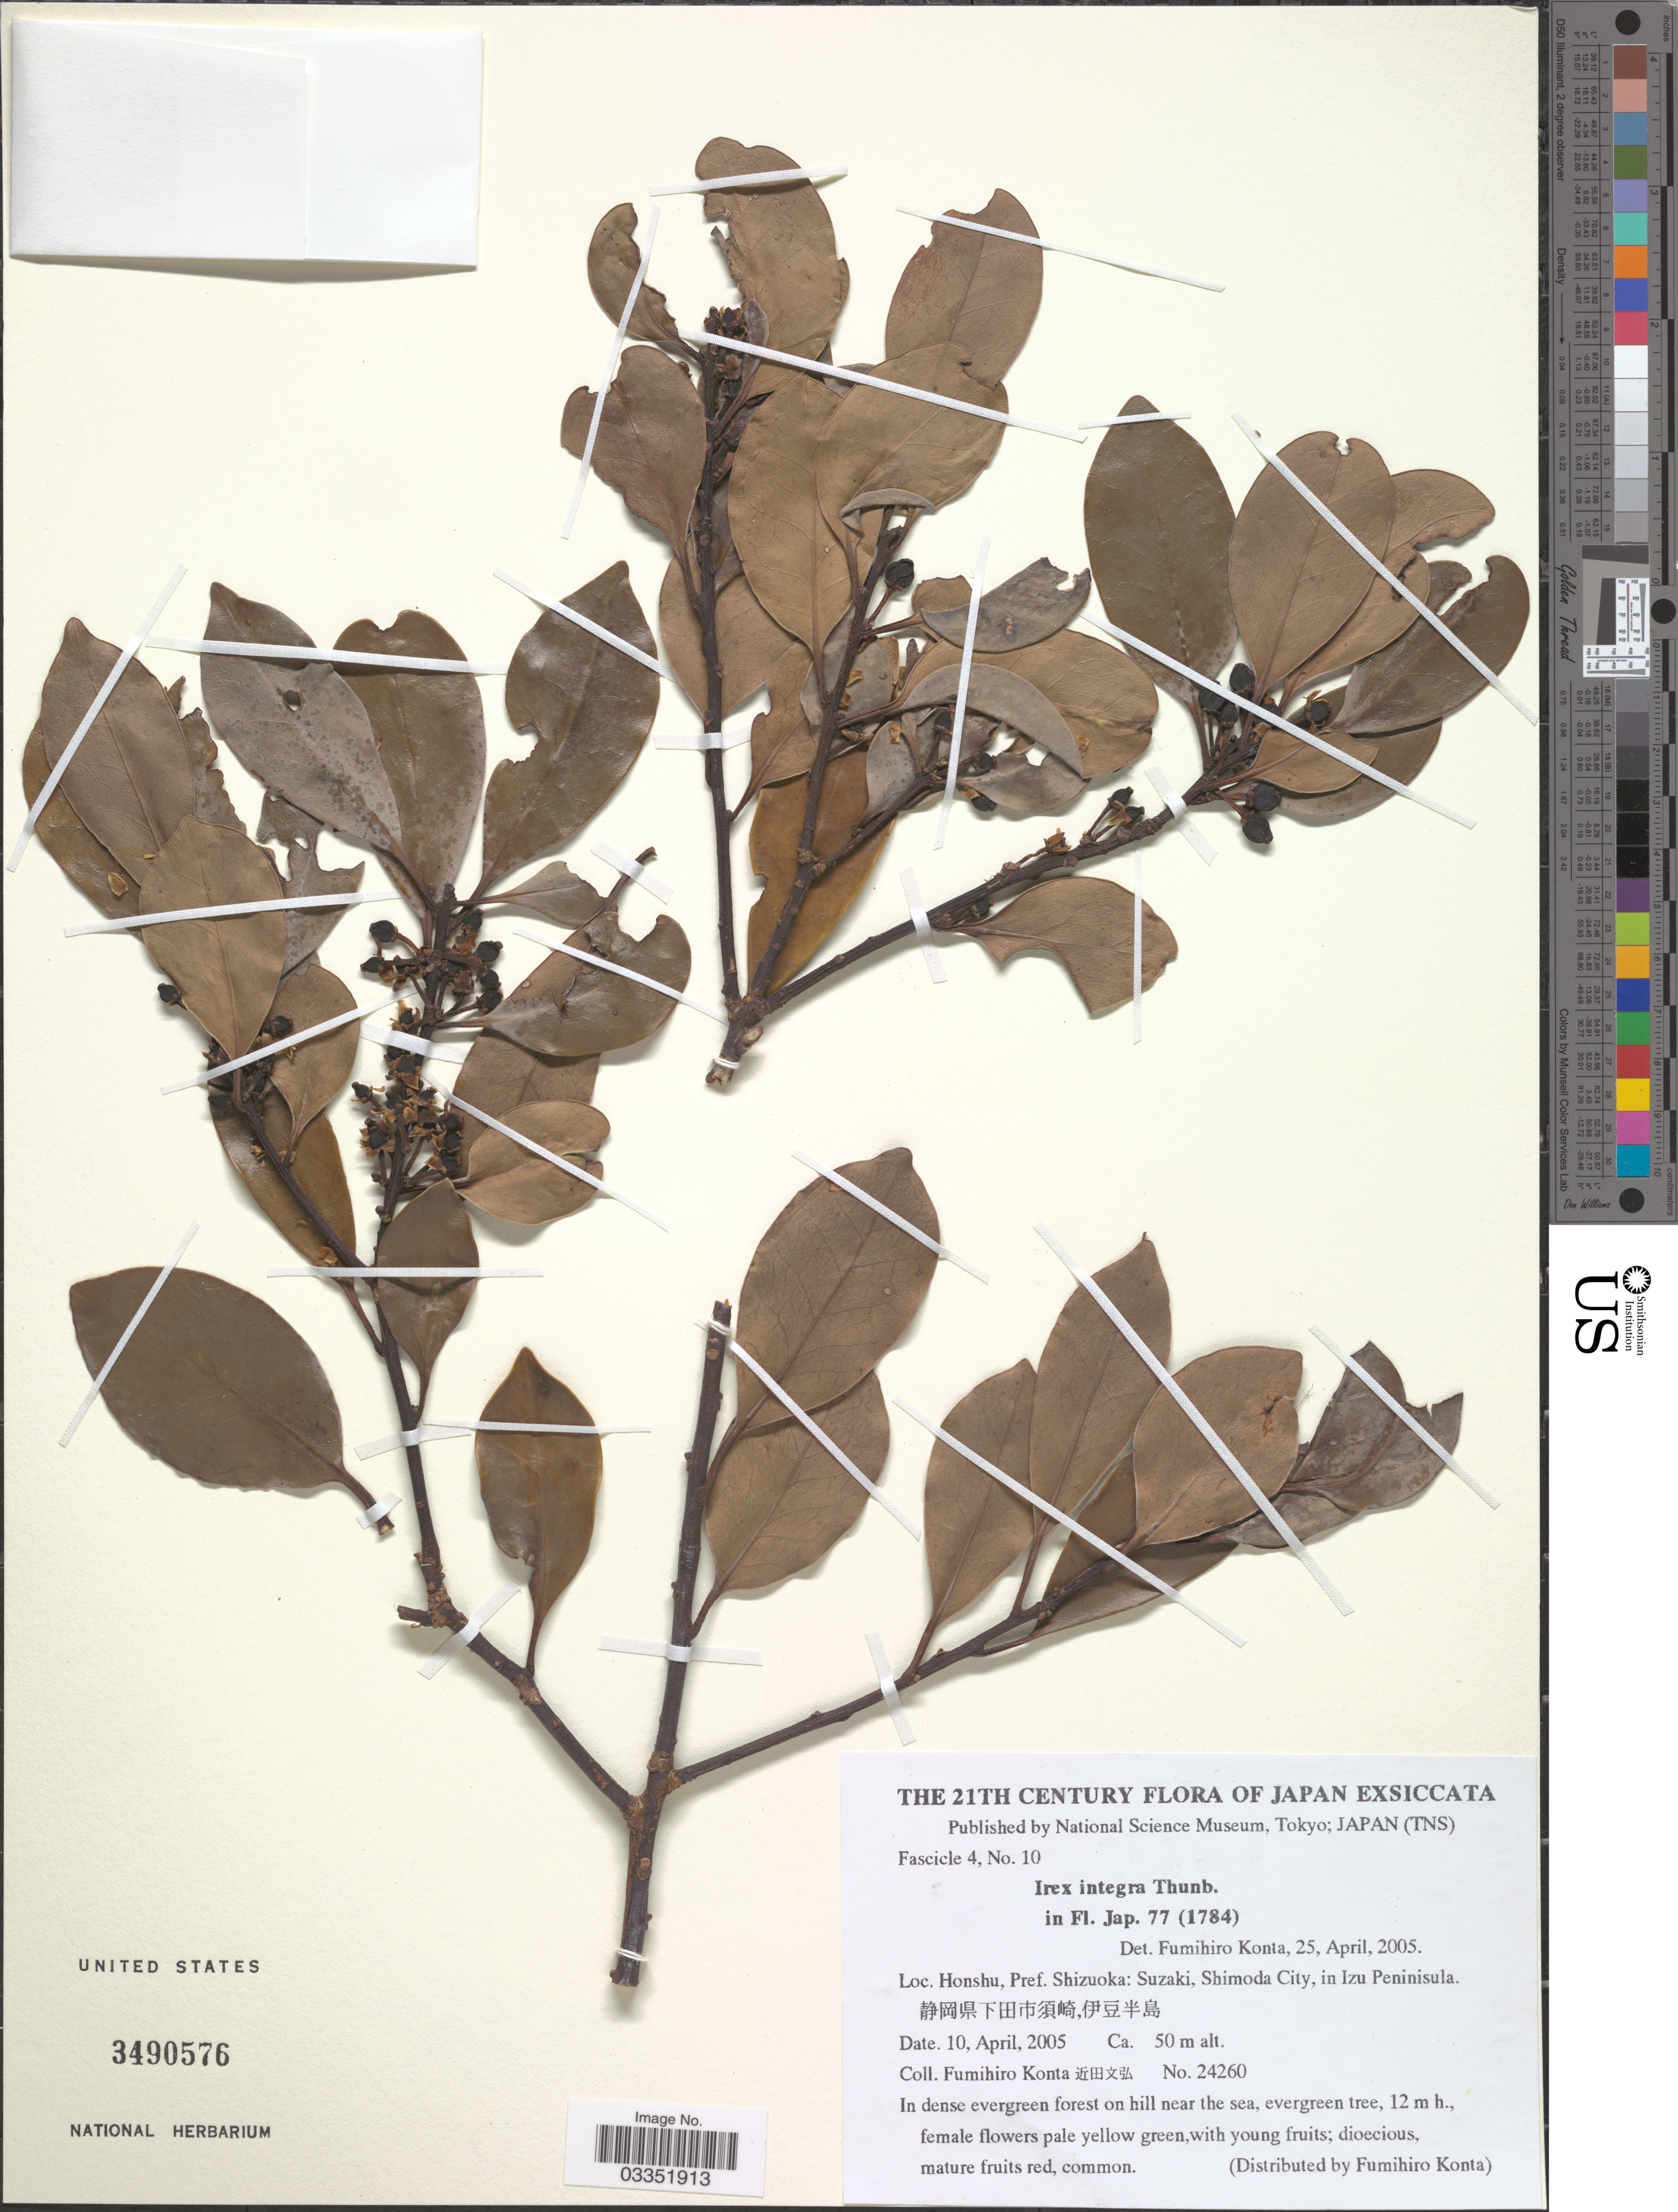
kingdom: Plantae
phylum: Tracheophyta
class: Magnoliopsida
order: Aquifoliales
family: Aquifoliaceae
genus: Ilex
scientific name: Ilex integra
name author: Thunb.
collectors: F. Konta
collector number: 24260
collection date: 2005-04-10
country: Japan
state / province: Sizuoka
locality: Honshu. Pref. Shizuoka: Suzaki, Shimoda City, in Izu Peninsula. X.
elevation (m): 50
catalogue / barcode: US 3490576